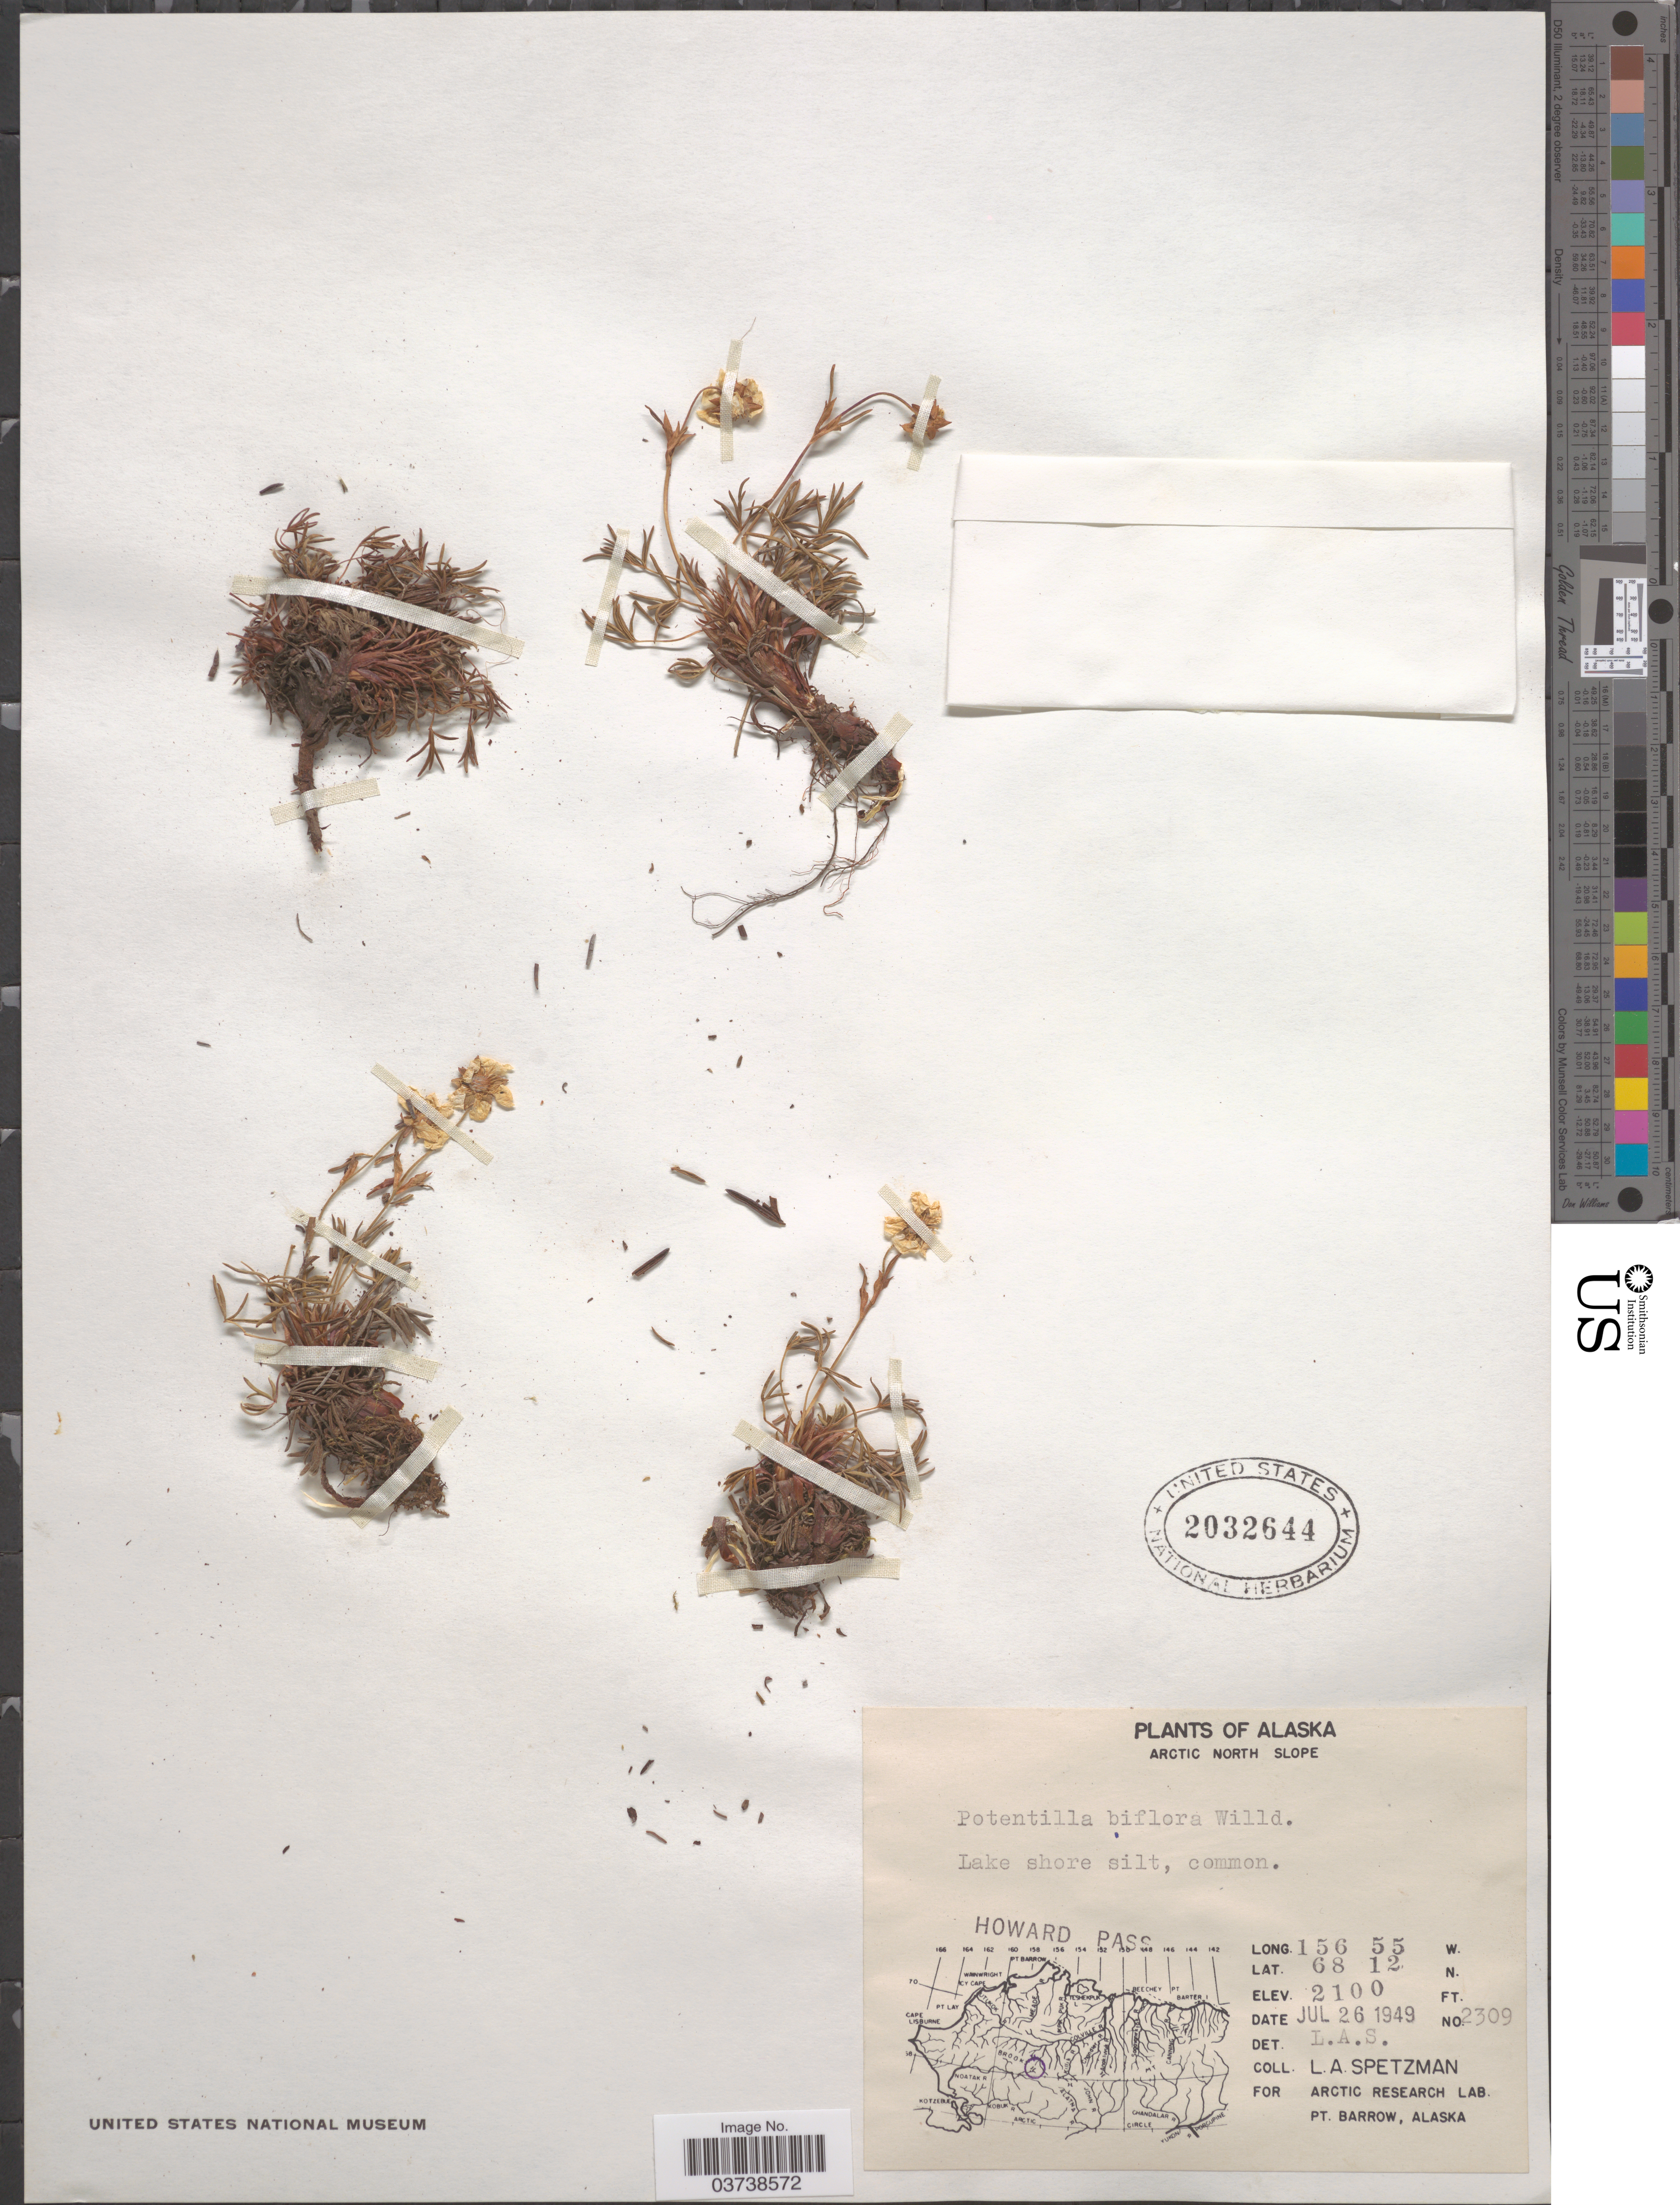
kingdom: Plantae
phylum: Tracheophyta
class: Magnoliopsida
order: Rosales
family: Rosaceae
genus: Potentilla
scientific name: Potentilla biflora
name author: Willd. ex Schltdl.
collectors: L. Spetzman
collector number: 2309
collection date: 1949-07-26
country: United States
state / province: Alaska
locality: Arctic North Slope. Howard Pass.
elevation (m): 640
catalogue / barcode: US 2032644